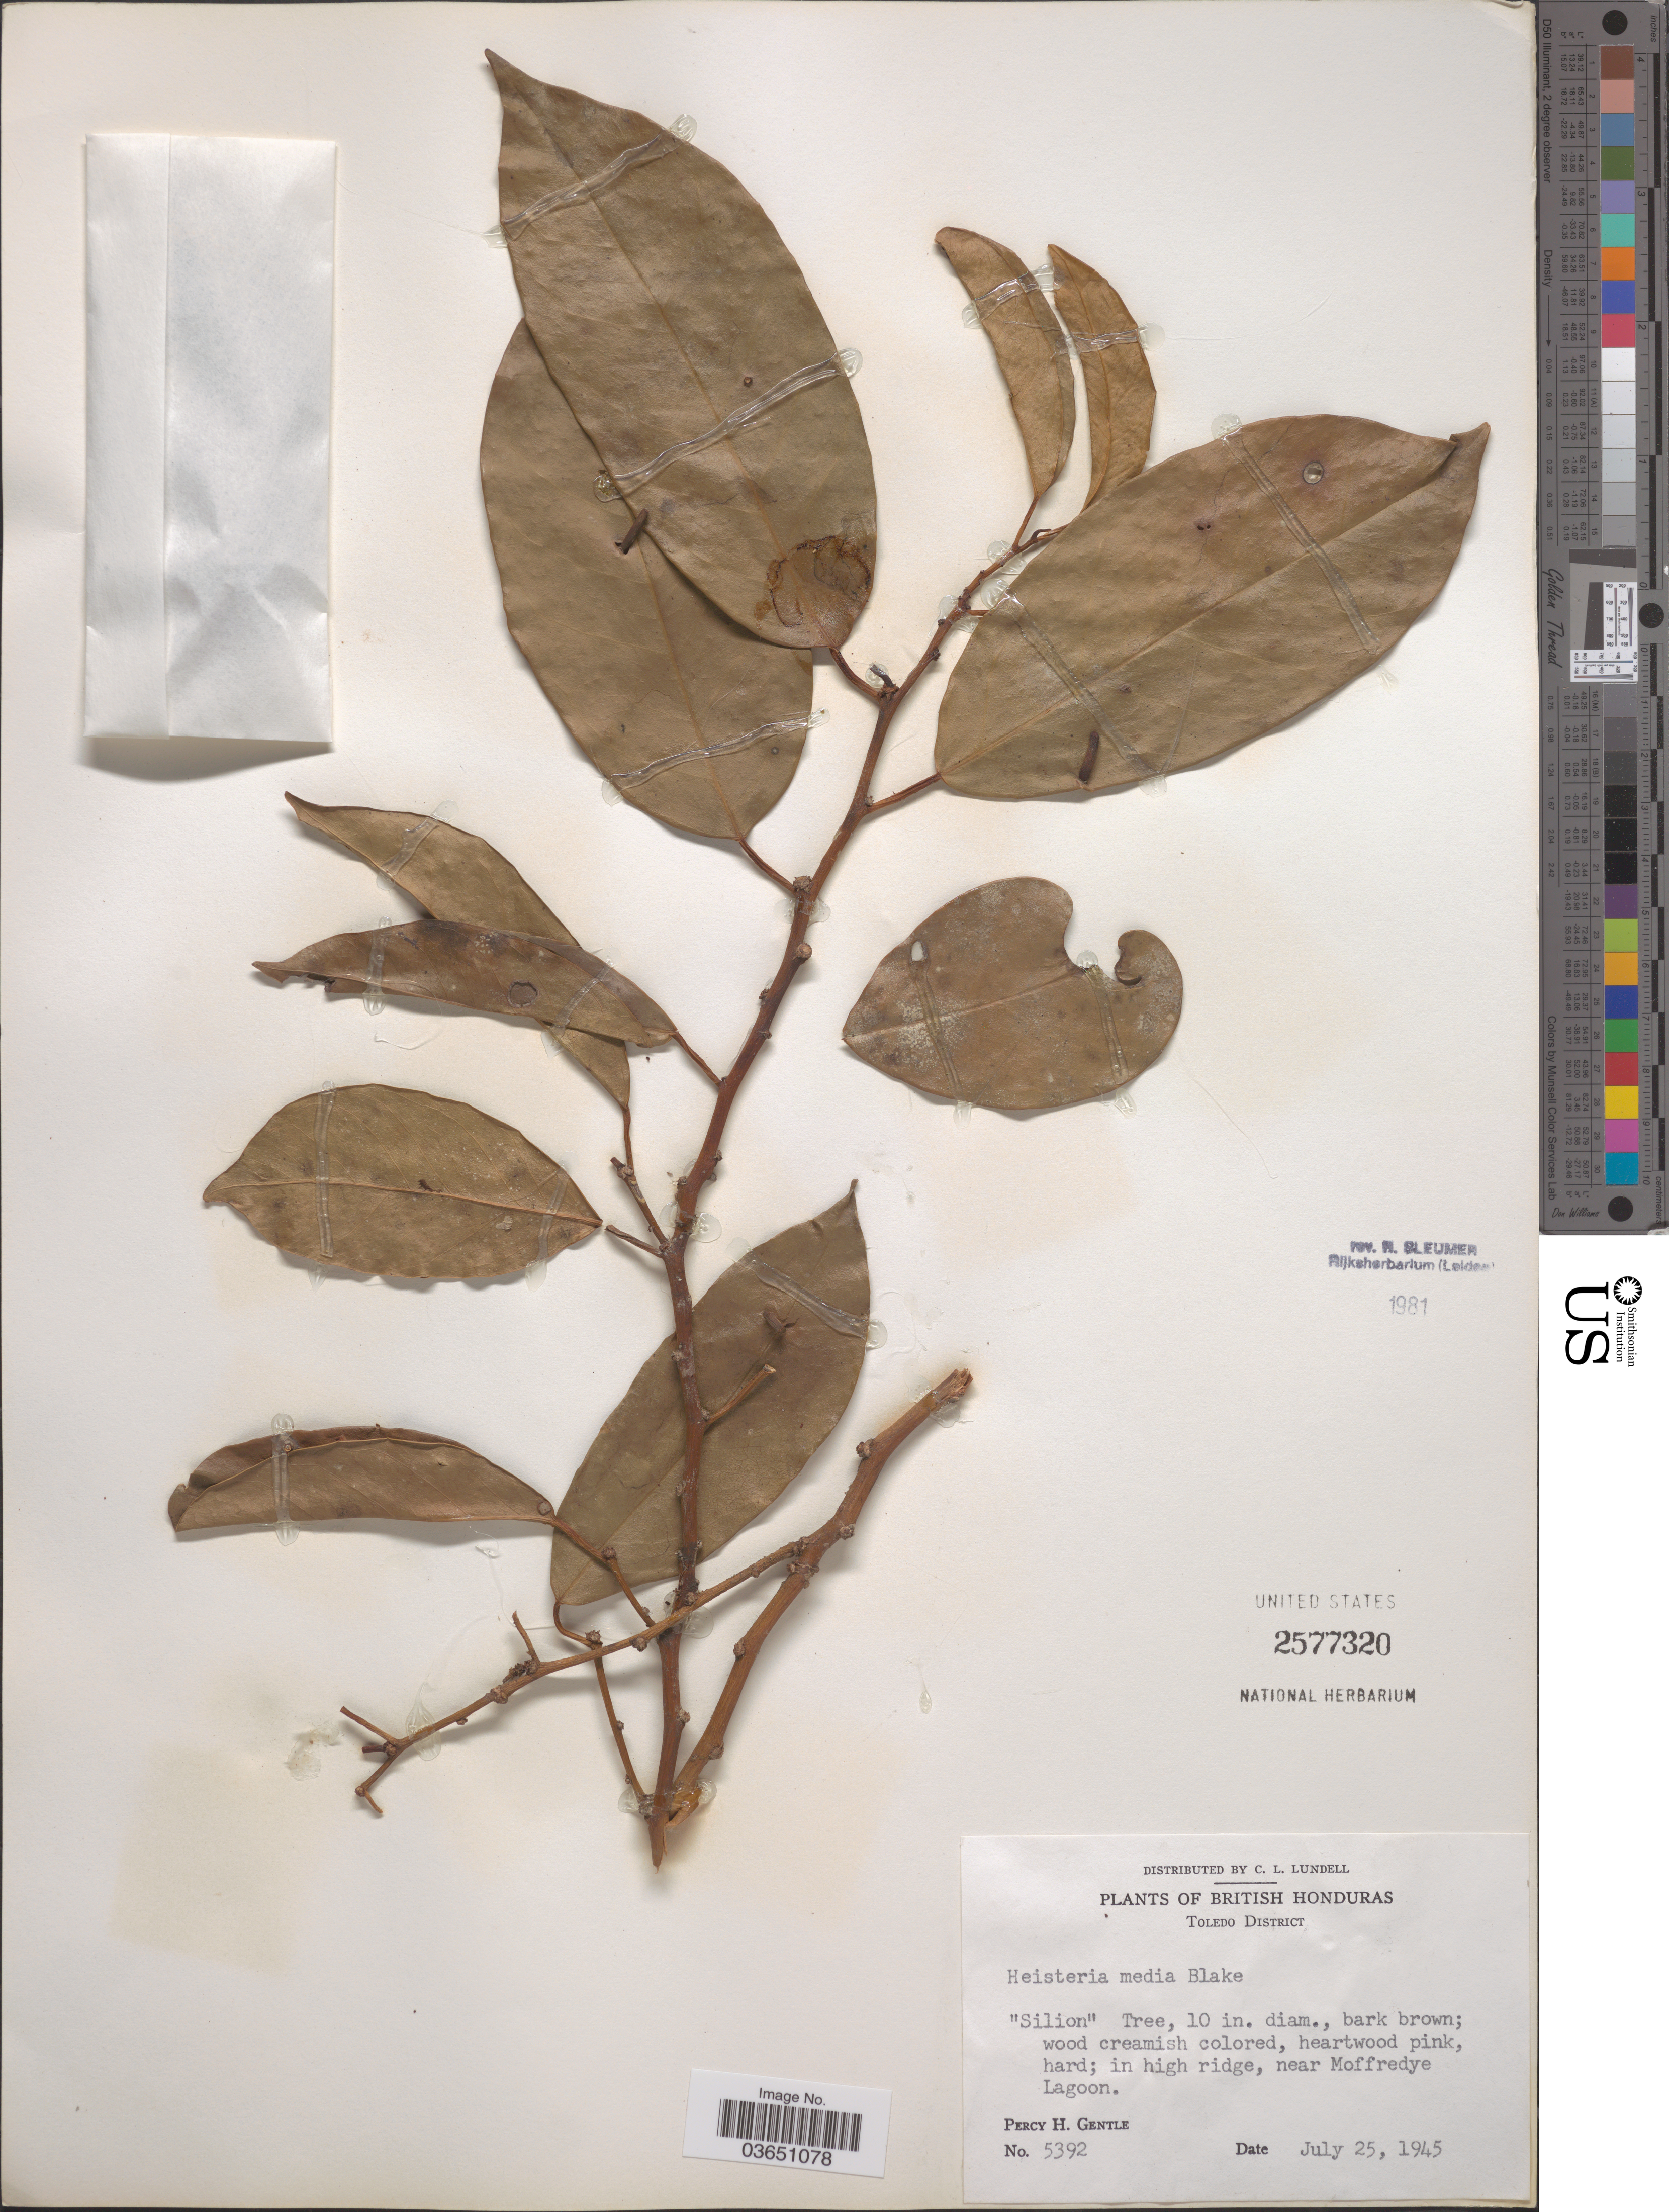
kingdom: Plantae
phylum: Tracheophyta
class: Magnoliopsida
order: Santalales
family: Erythropalaceae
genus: Heisteria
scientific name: Heisteria media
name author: S.F. Blake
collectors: P. H. Gentle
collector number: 5392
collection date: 1945-07-25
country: Belize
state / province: Toledo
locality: British Honduras. Toledo District; in high ridge, near Moffredye Lagoon.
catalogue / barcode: US 2577320